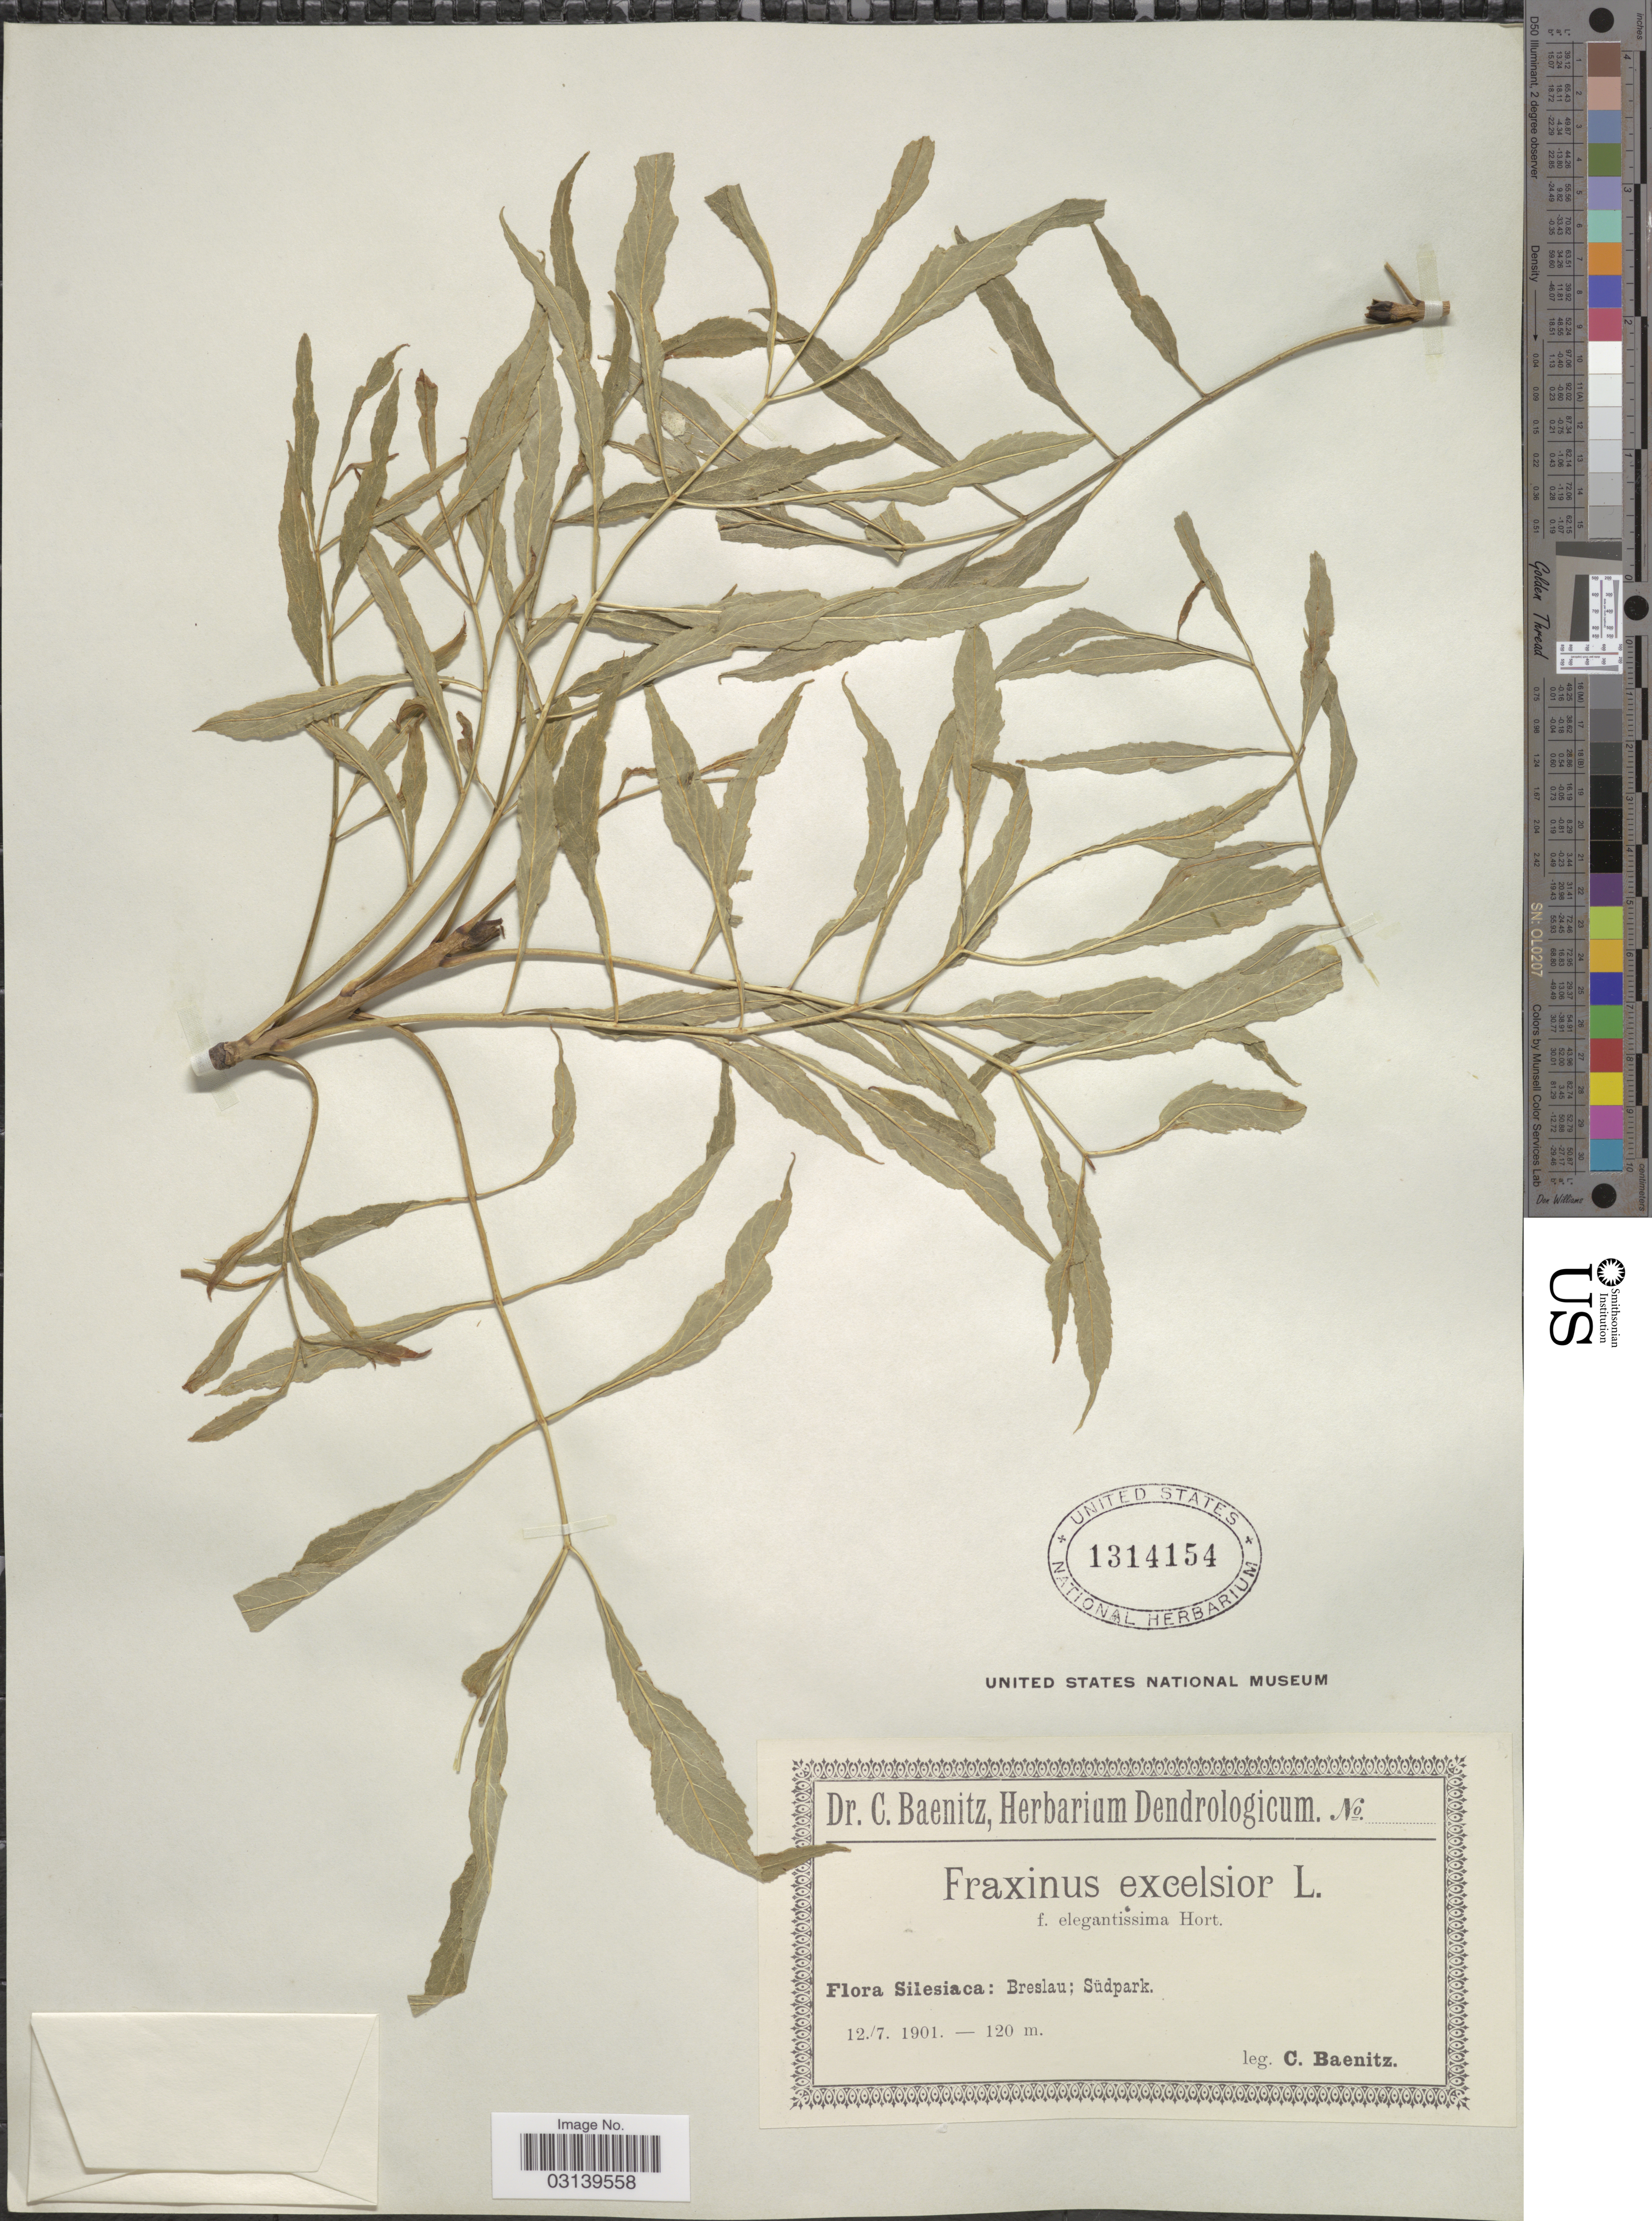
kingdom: Plantae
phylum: Tracheophyta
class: Magnoliopsida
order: Lamiales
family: Oleaceae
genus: Fraxinus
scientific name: Fraxinus excelsior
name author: L.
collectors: C. G. Baenitz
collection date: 1901-07-12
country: Poland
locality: Silesiaca: Breslau; Südpark.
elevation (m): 120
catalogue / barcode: US 1314154